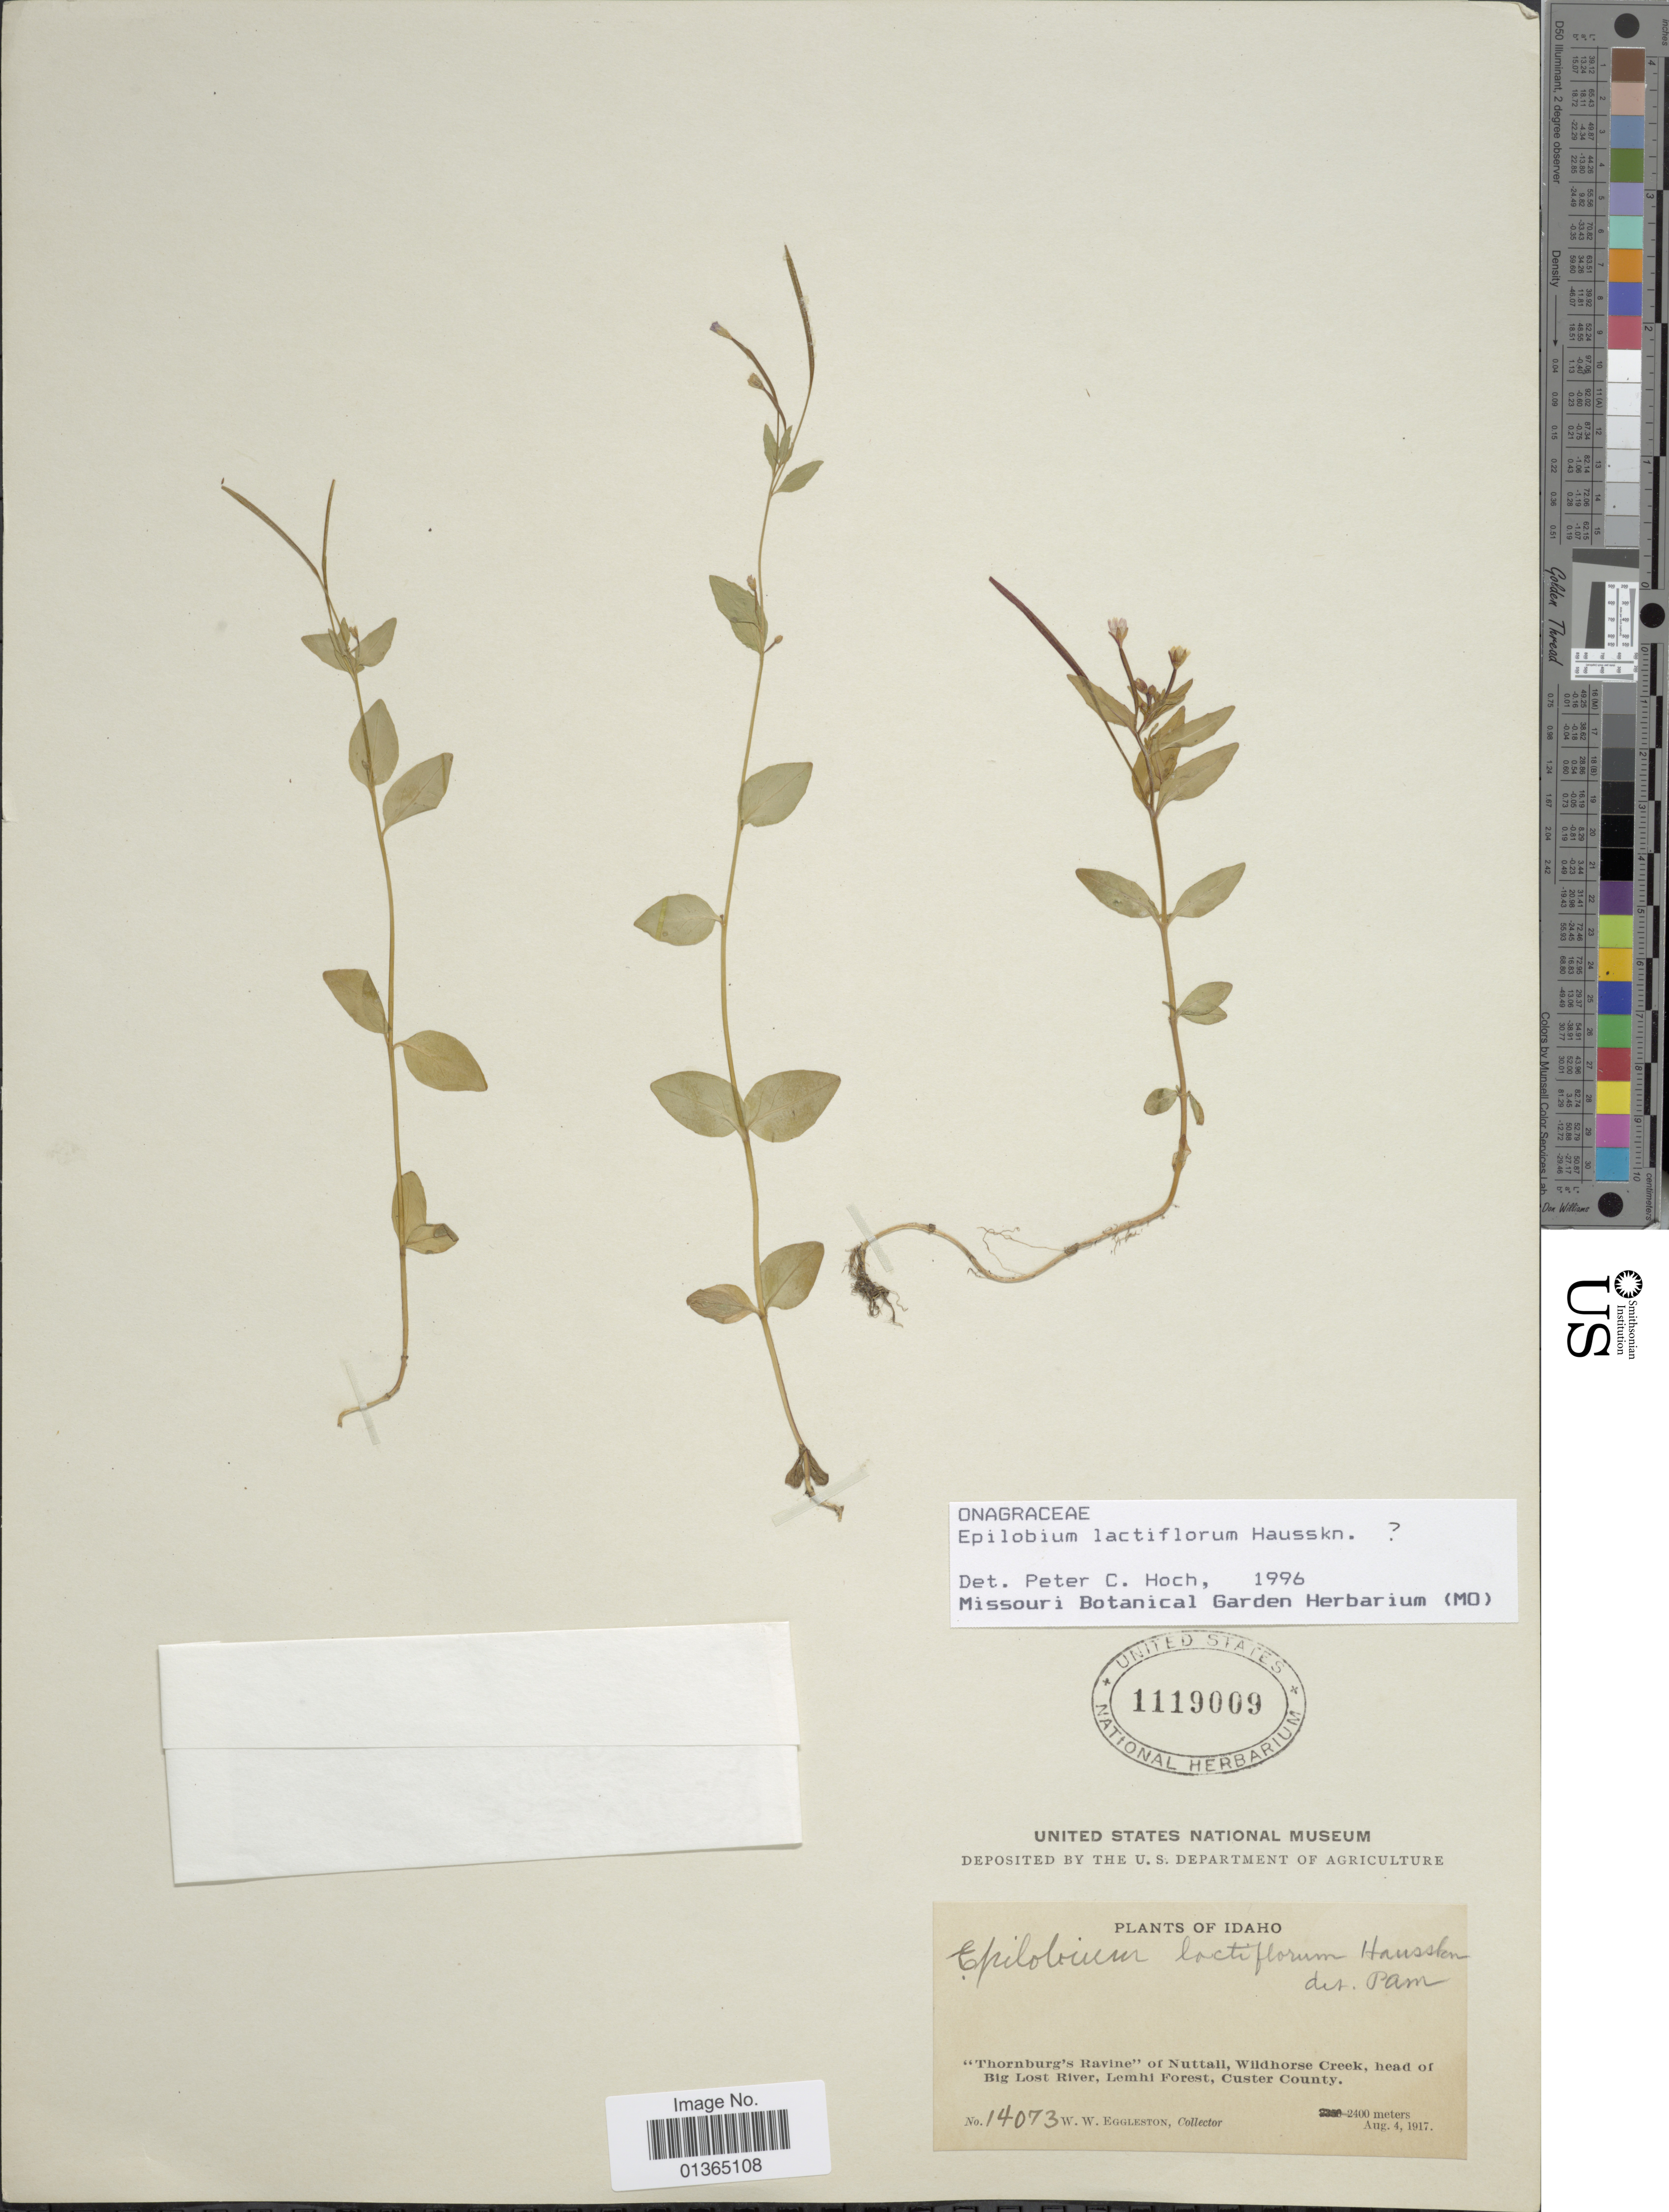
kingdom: Plantae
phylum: Tracheophyta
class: Magnoliopsida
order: Myrtales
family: Onagraceae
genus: Epilobium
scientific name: Epilobium lactiflorum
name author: Hausskn.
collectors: W. W. Eggleston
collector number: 14073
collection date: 1917-08-04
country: United States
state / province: Idaho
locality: Thornburg's Ravine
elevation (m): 2400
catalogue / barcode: US 1119009